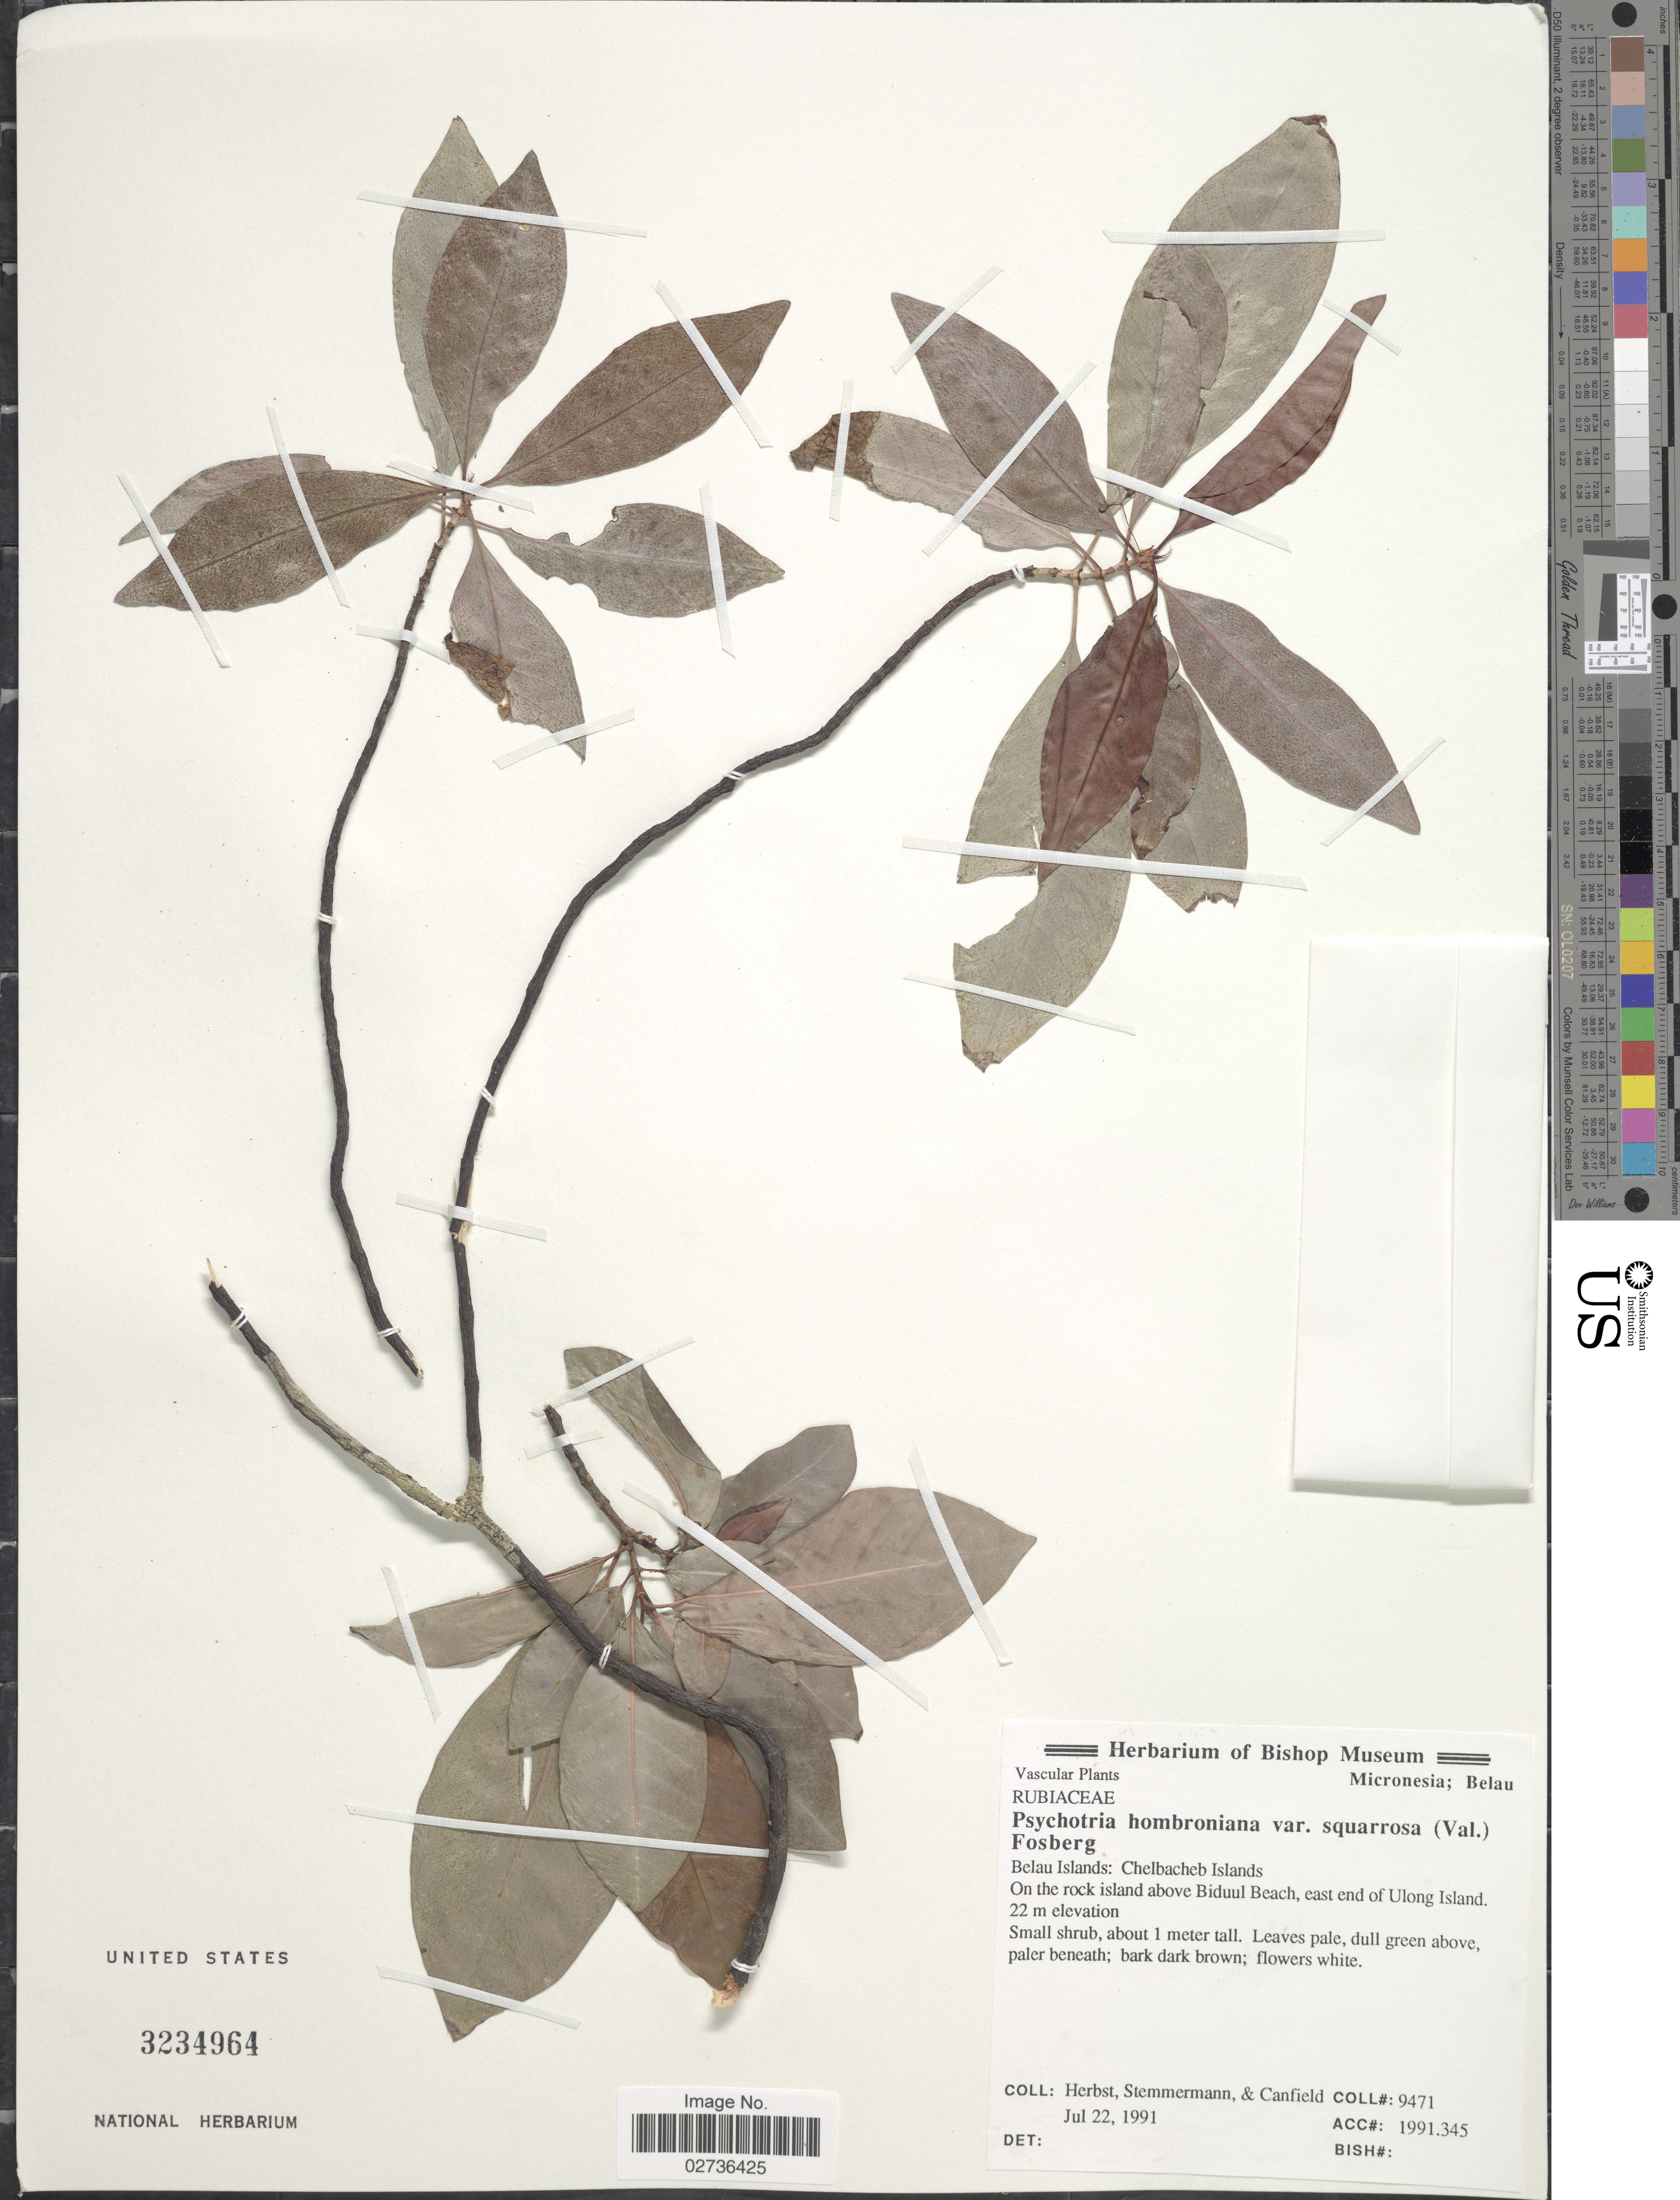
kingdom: Plantae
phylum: Tracheophyta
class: Magnoliopsida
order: Gentianales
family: Rubiaceae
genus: Psychotria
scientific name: Psychotria hombroniana var. squarrosa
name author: (Valeton) Fosberg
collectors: -. Herbst, -. Stemmermann & -. Canfield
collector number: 9471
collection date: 1991-07-22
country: Palau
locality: Micronesia, Belau, Belau Islands: Chelbacheb Islands, On the rock island above Beach, east end of Ulong Island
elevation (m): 22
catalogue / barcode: US 3234964